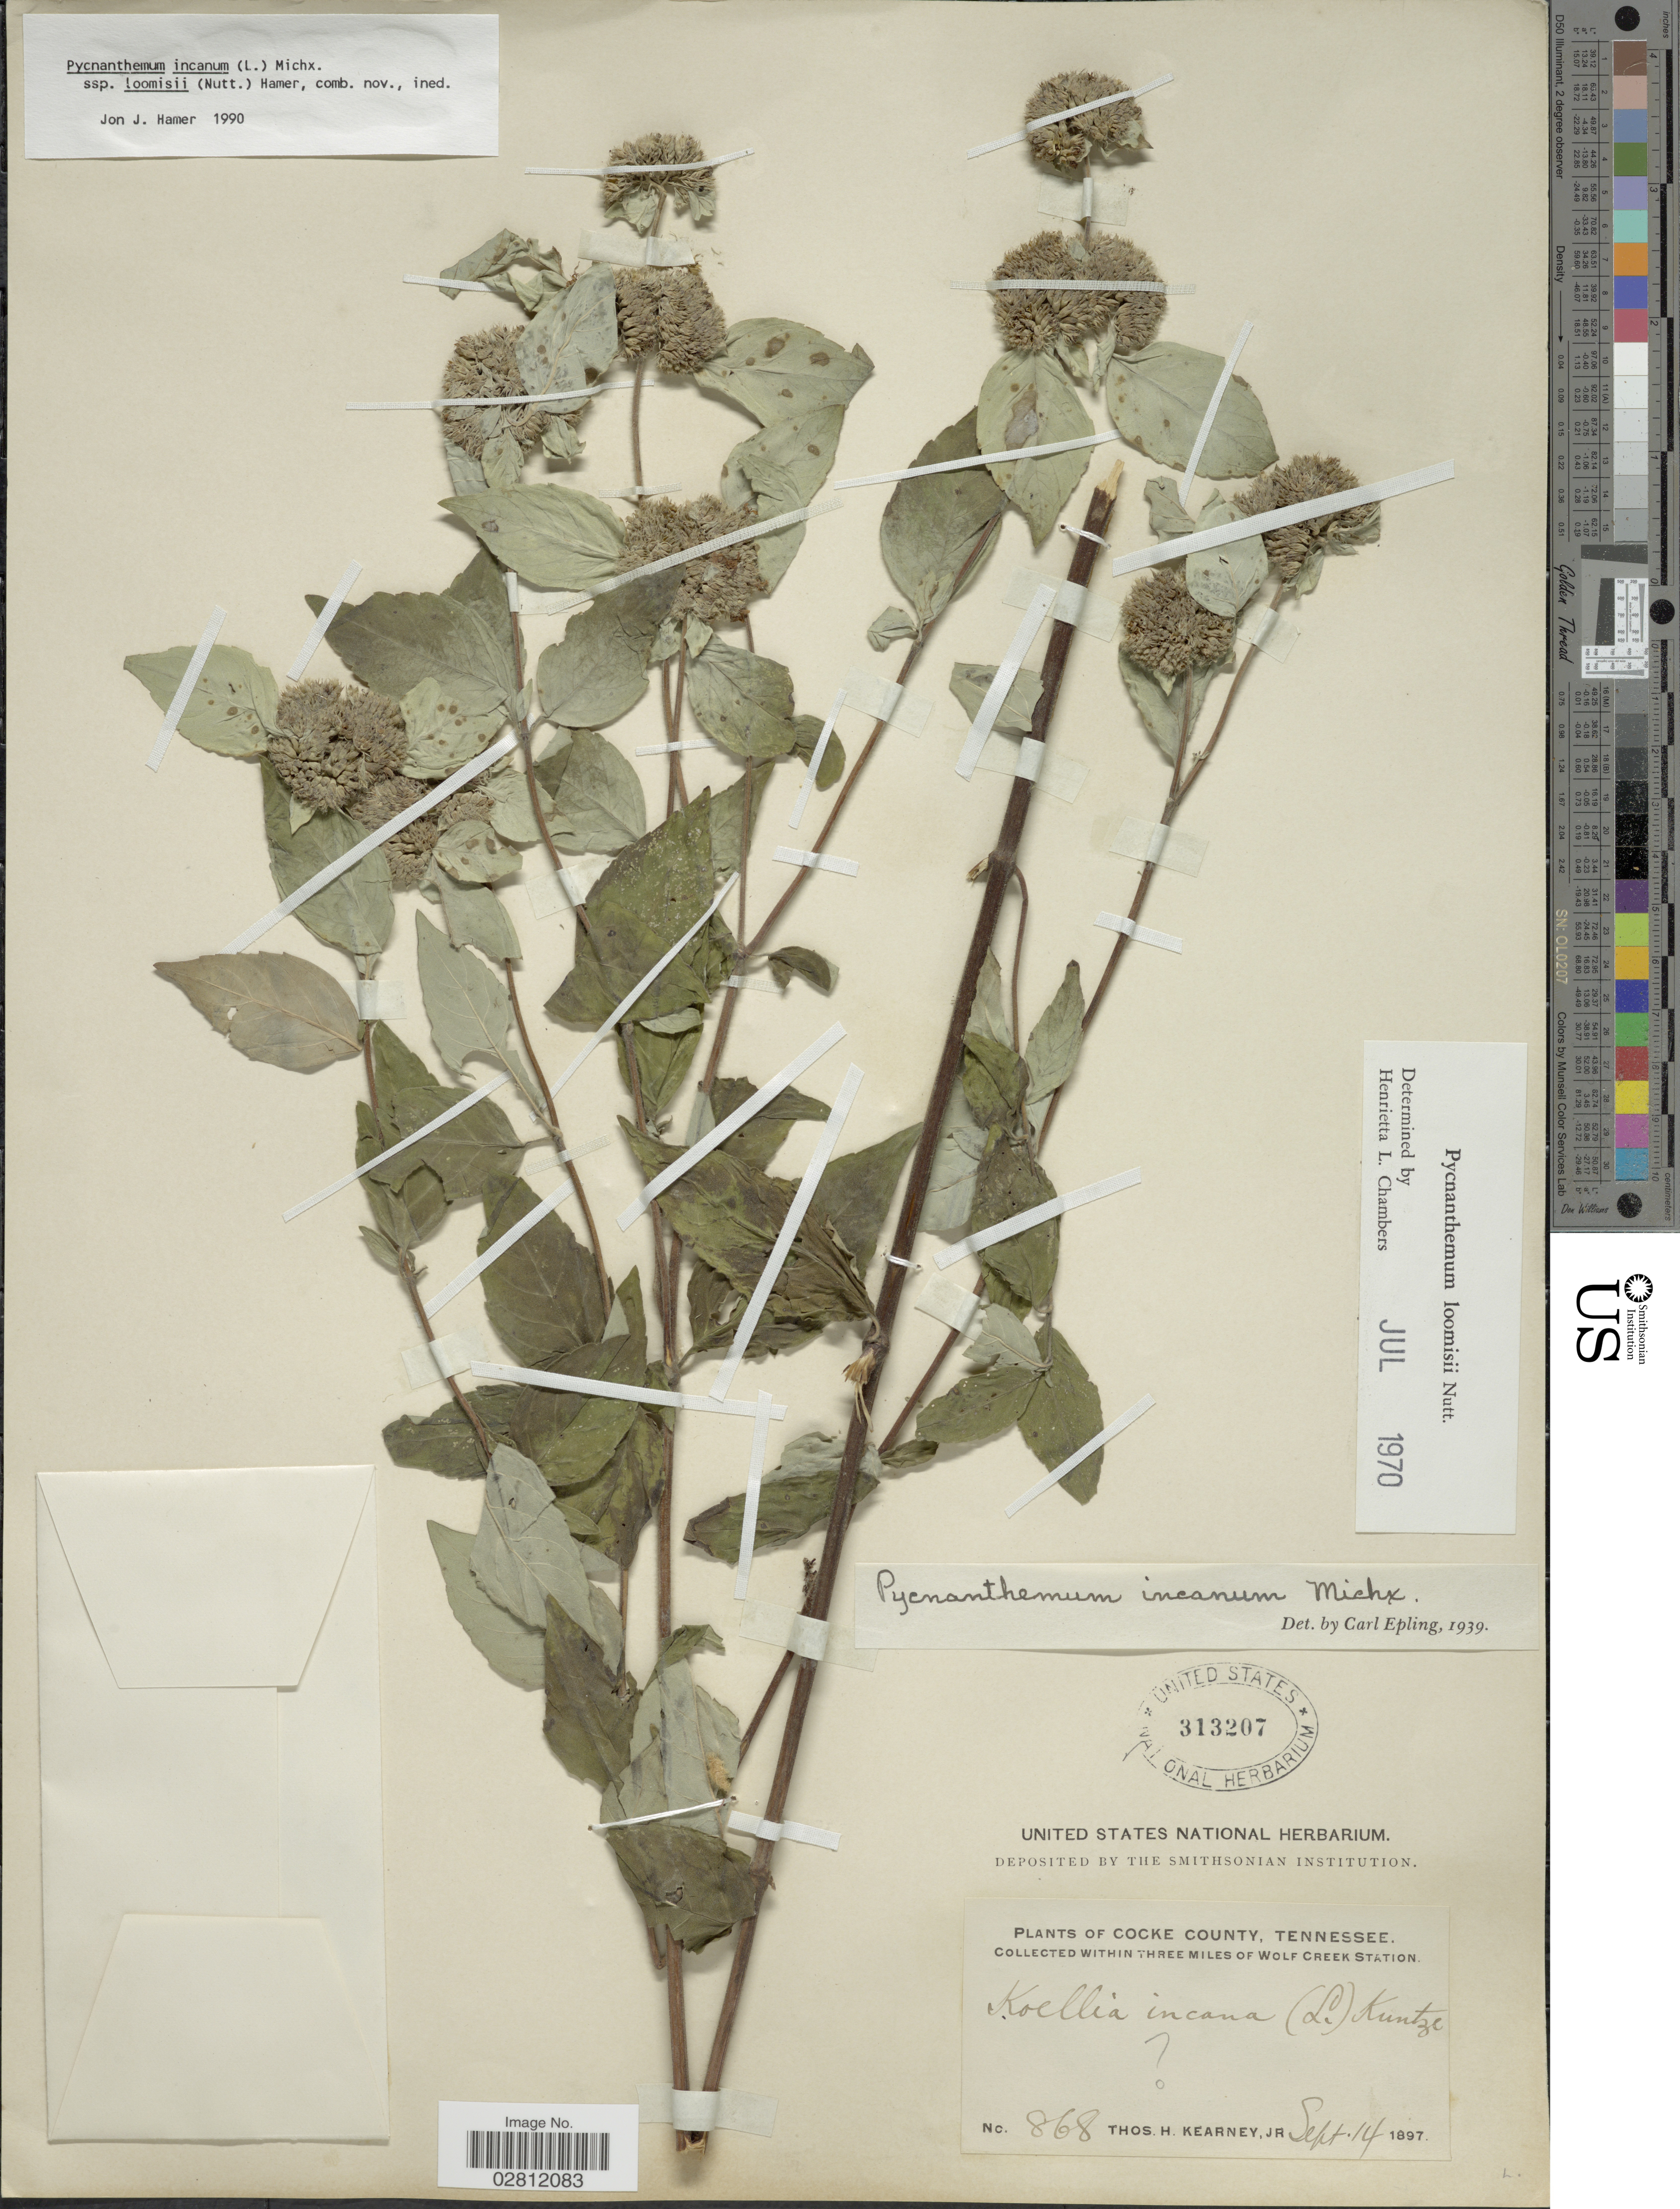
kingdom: Plantae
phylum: Tracheophyta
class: Magnoliopsida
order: Lamiales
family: Lamiaceae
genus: Pycnanthemum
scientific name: Pycnanthemum loomisii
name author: Nutt.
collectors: T. H. Kearney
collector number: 868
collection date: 1897-09-14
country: United States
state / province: Tennessee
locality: Cocke County, Three Miles of Wolf Creek Station.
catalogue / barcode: US 313207